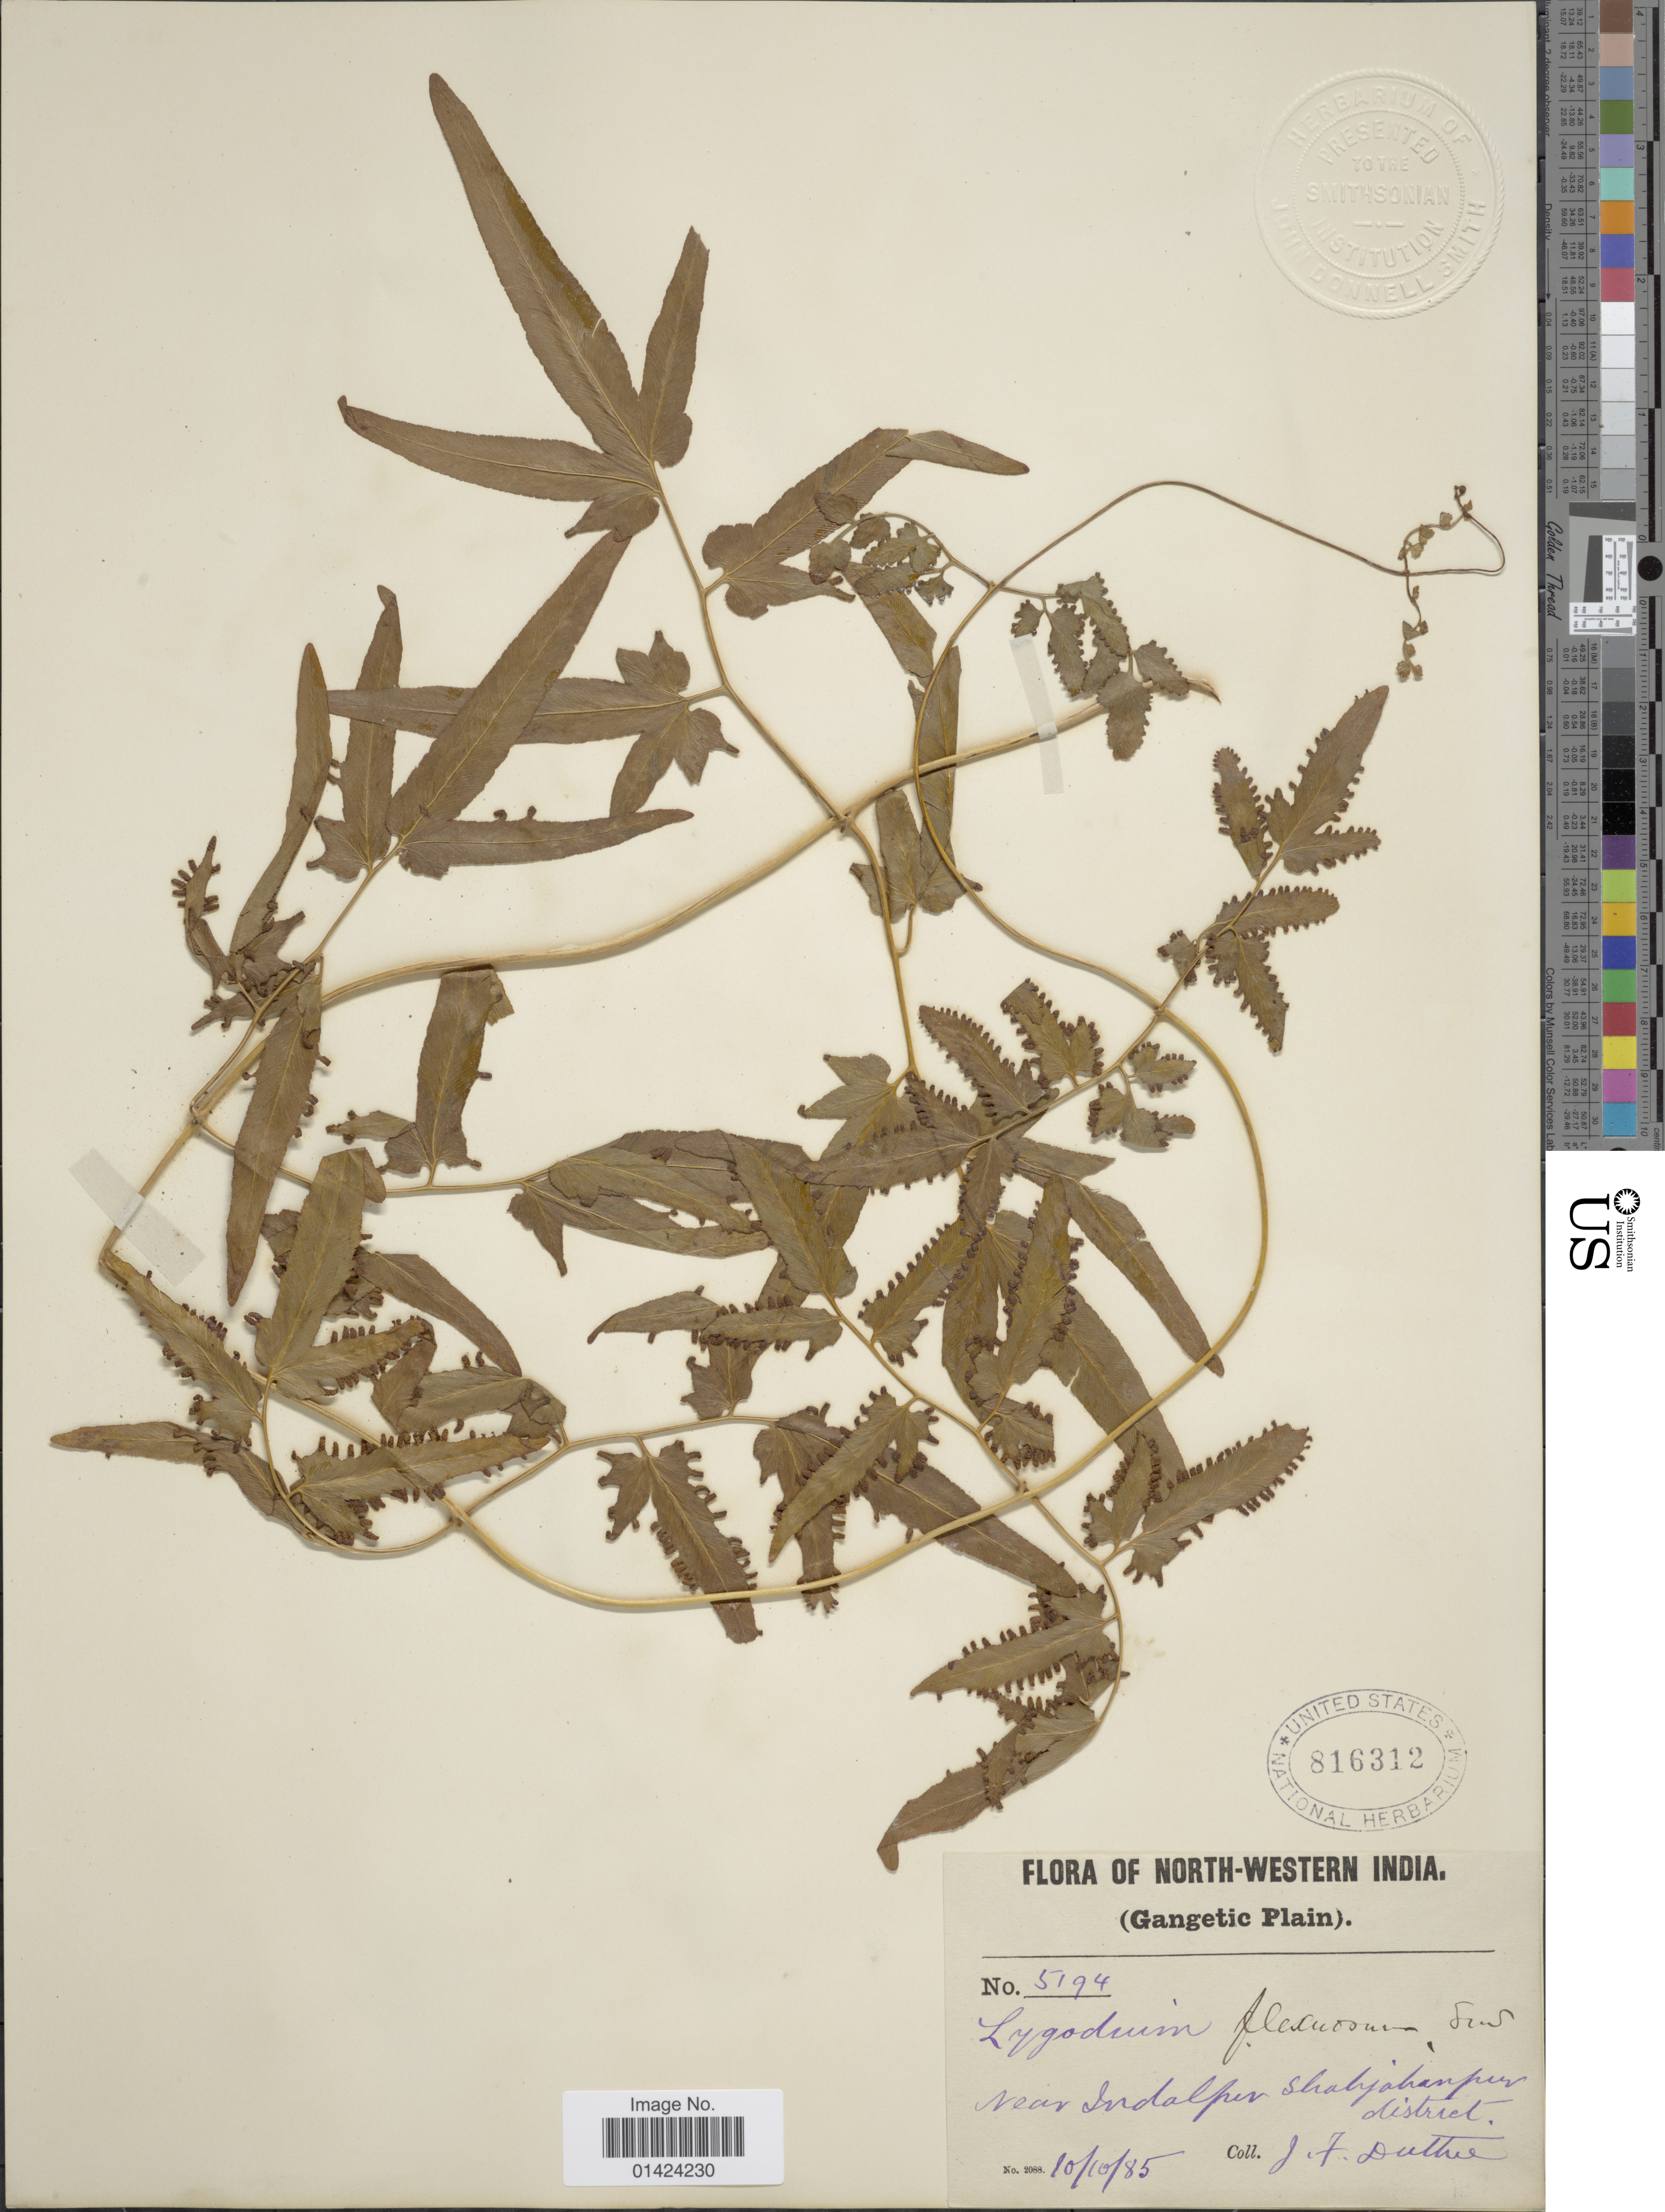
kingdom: Plantae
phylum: Tracheophyta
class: Polypodiopsida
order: Schizaeales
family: Lygodiaceae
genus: Lygodium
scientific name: Lygodium flexuosum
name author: Sw.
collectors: J. F. Duthie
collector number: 5194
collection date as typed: Transcribed d/m/y: 10/10/85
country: India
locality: North-western India. Near Indalpur Shahjahanpur district.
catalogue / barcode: US 816312